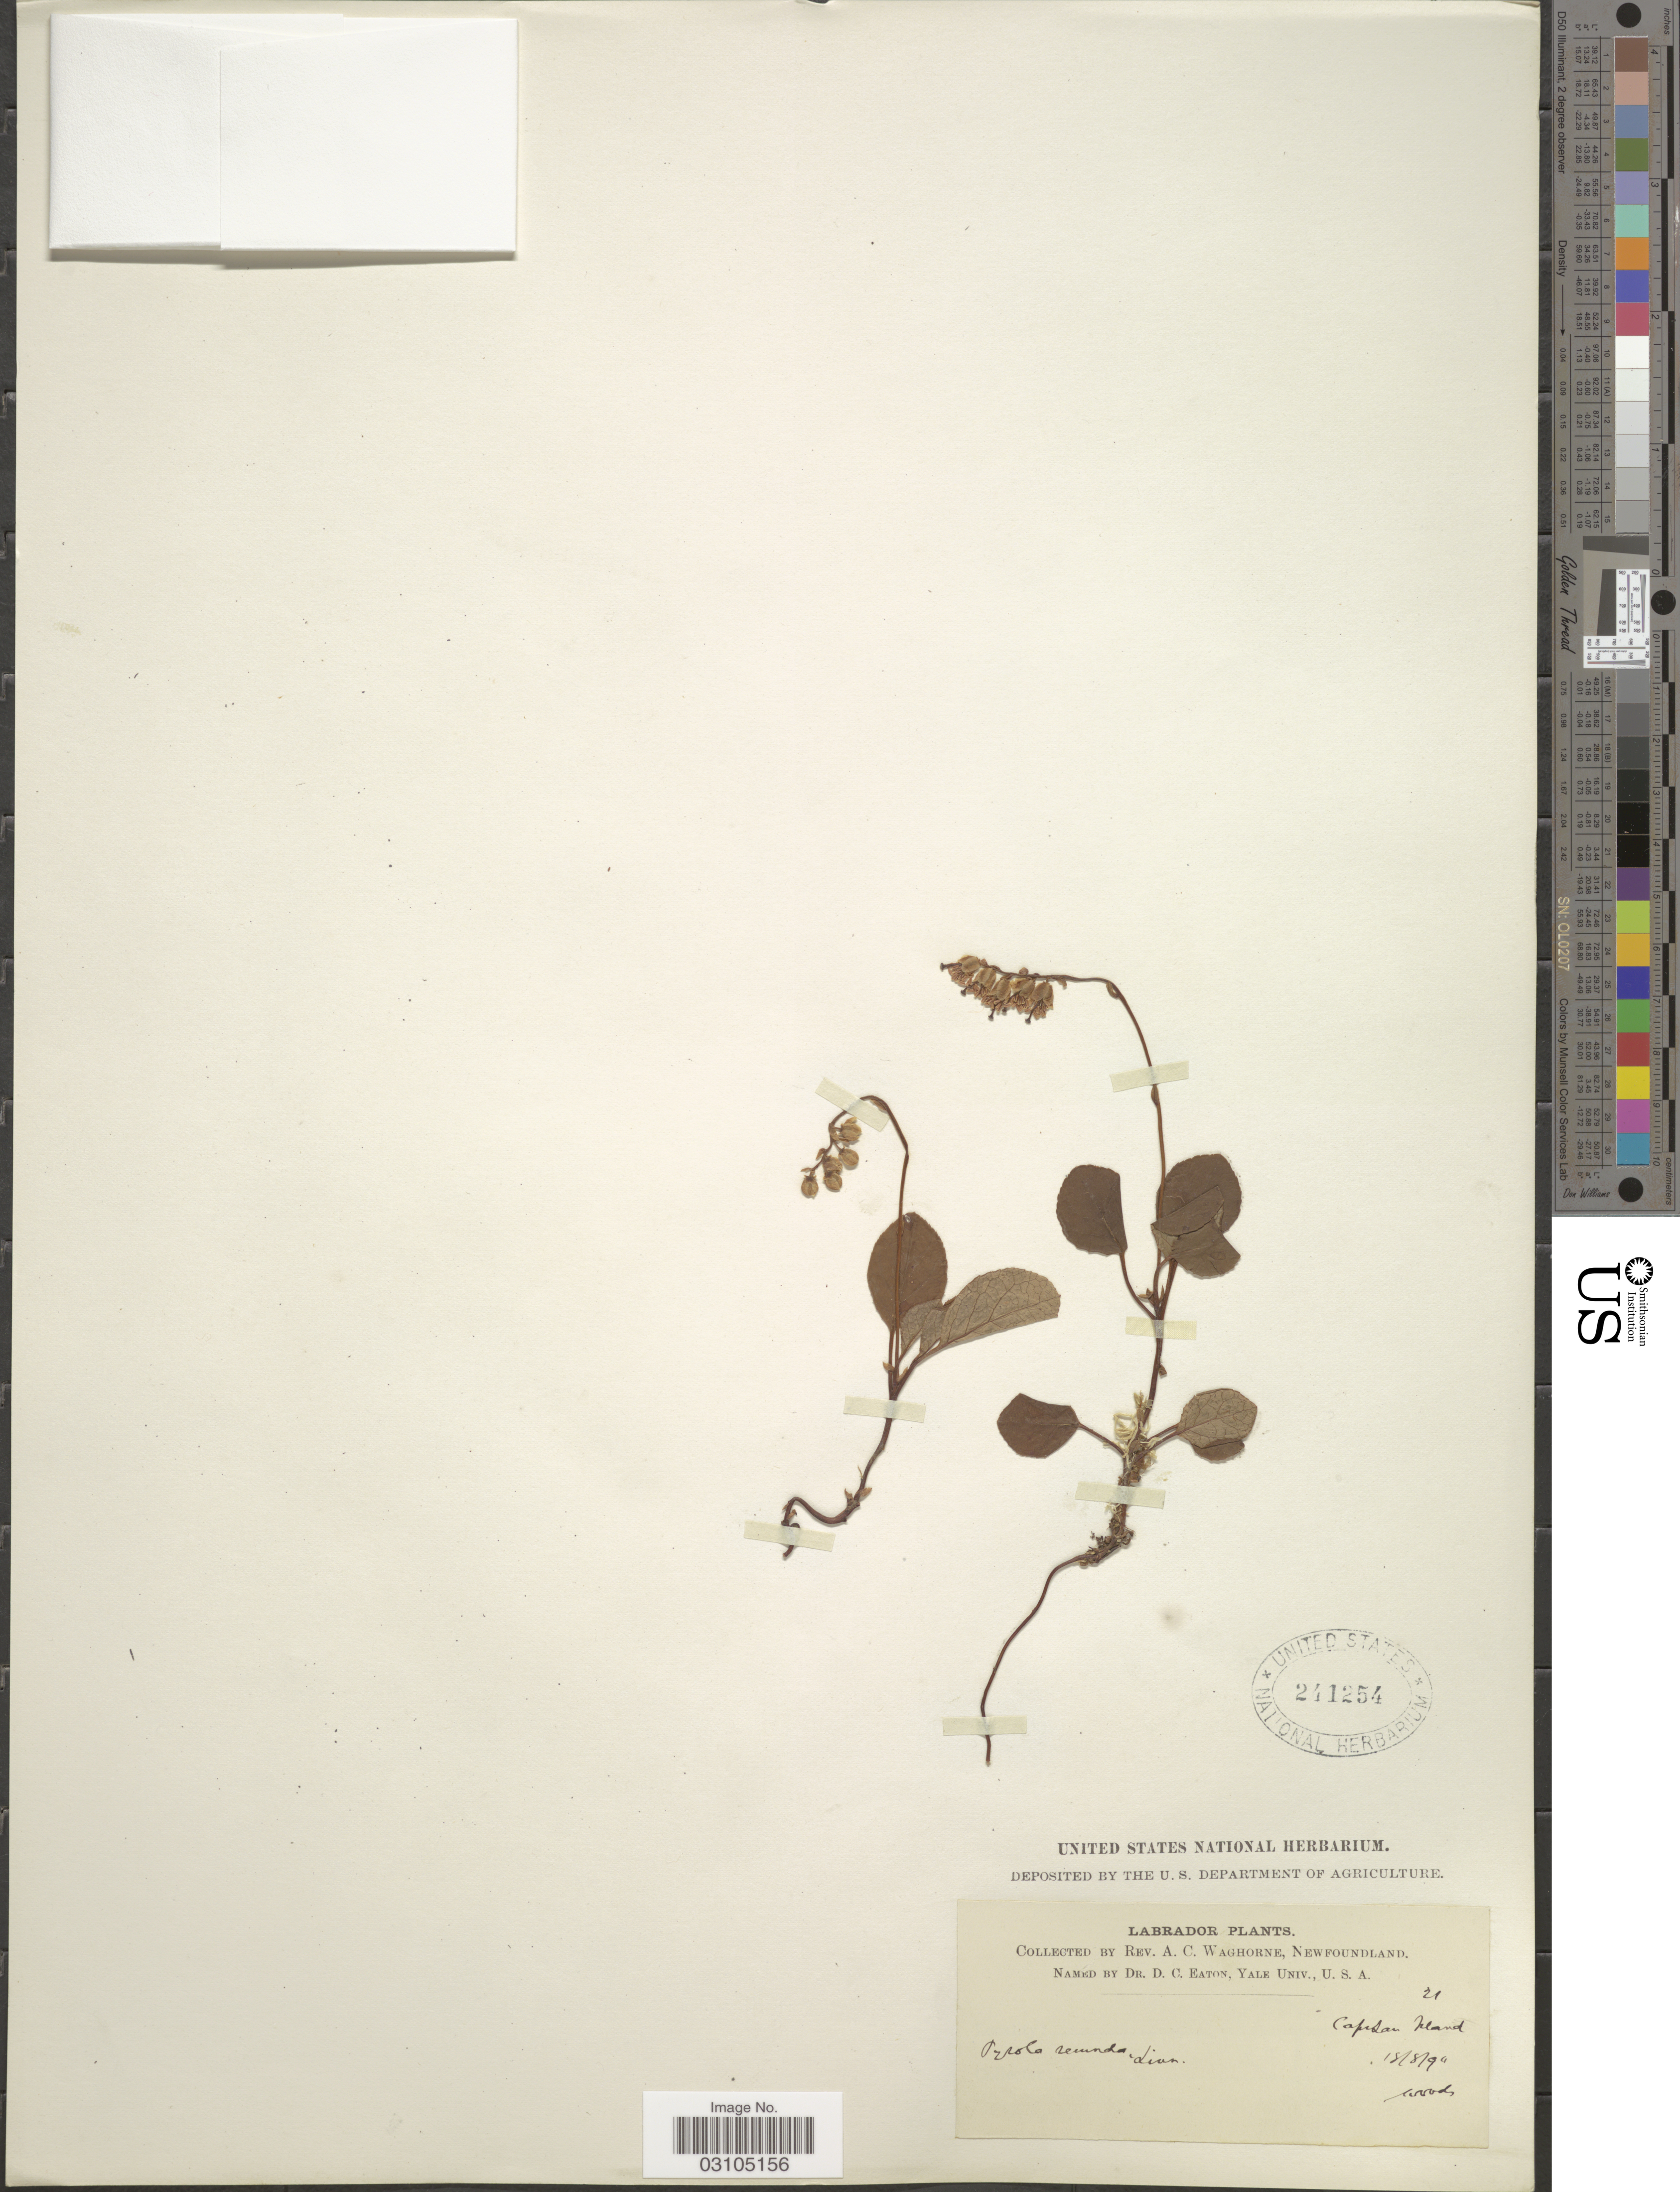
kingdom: Plantae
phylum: Tracheophyta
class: Magnoliopsida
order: Ericales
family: Ericaceae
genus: Orthilia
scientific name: Orthilia secunda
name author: (L.) House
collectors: A. Waghorne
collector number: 21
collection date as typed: Transcribed d/m/y: 18/8/94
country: Canada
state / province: Newfoundland and Labrador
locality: Labrador. Capstan Island.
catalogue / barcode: US 241254